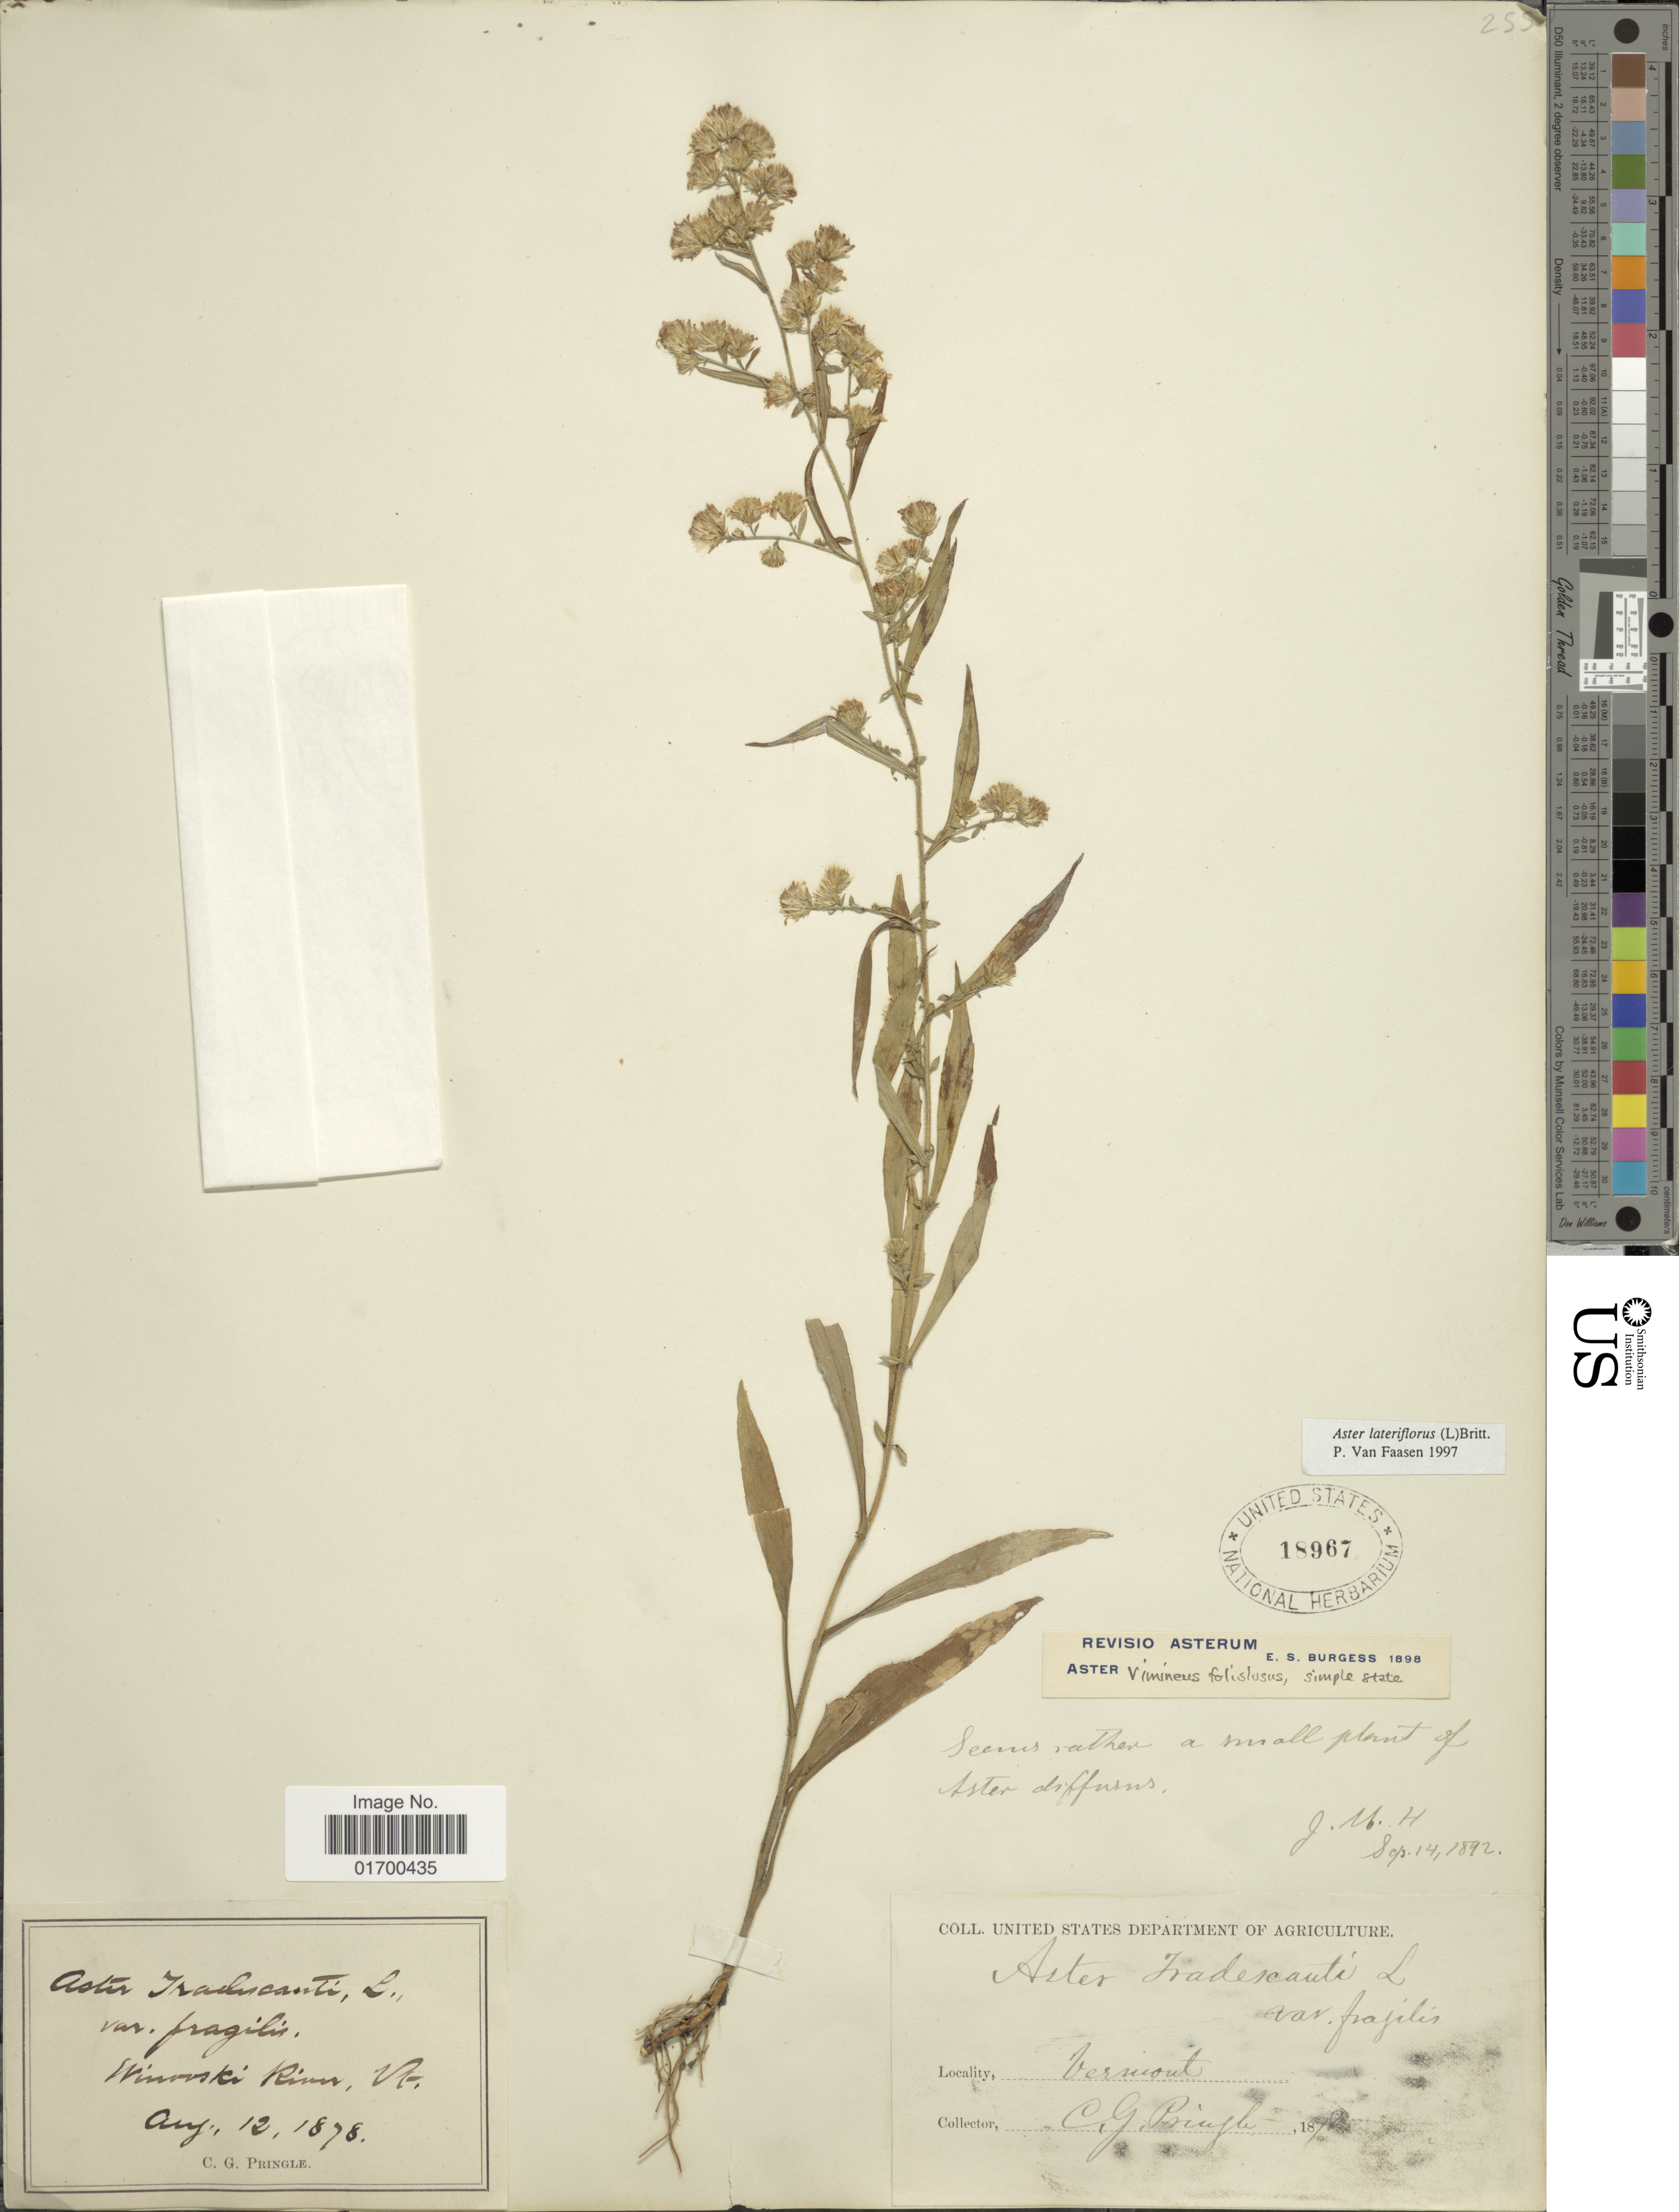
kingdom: Plantae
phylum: Tracheophyta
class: Magnoliopsida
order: Asterales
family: Asteraceae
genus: Symphyotrichum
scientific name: Symphyotrichum lateriflorum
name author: (L.) Á. Löve & D. Löve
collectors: C. G. Pringle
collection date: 1878-08-12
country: United States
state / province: Vermont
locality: Winooski Riv.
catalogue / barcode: US 18967